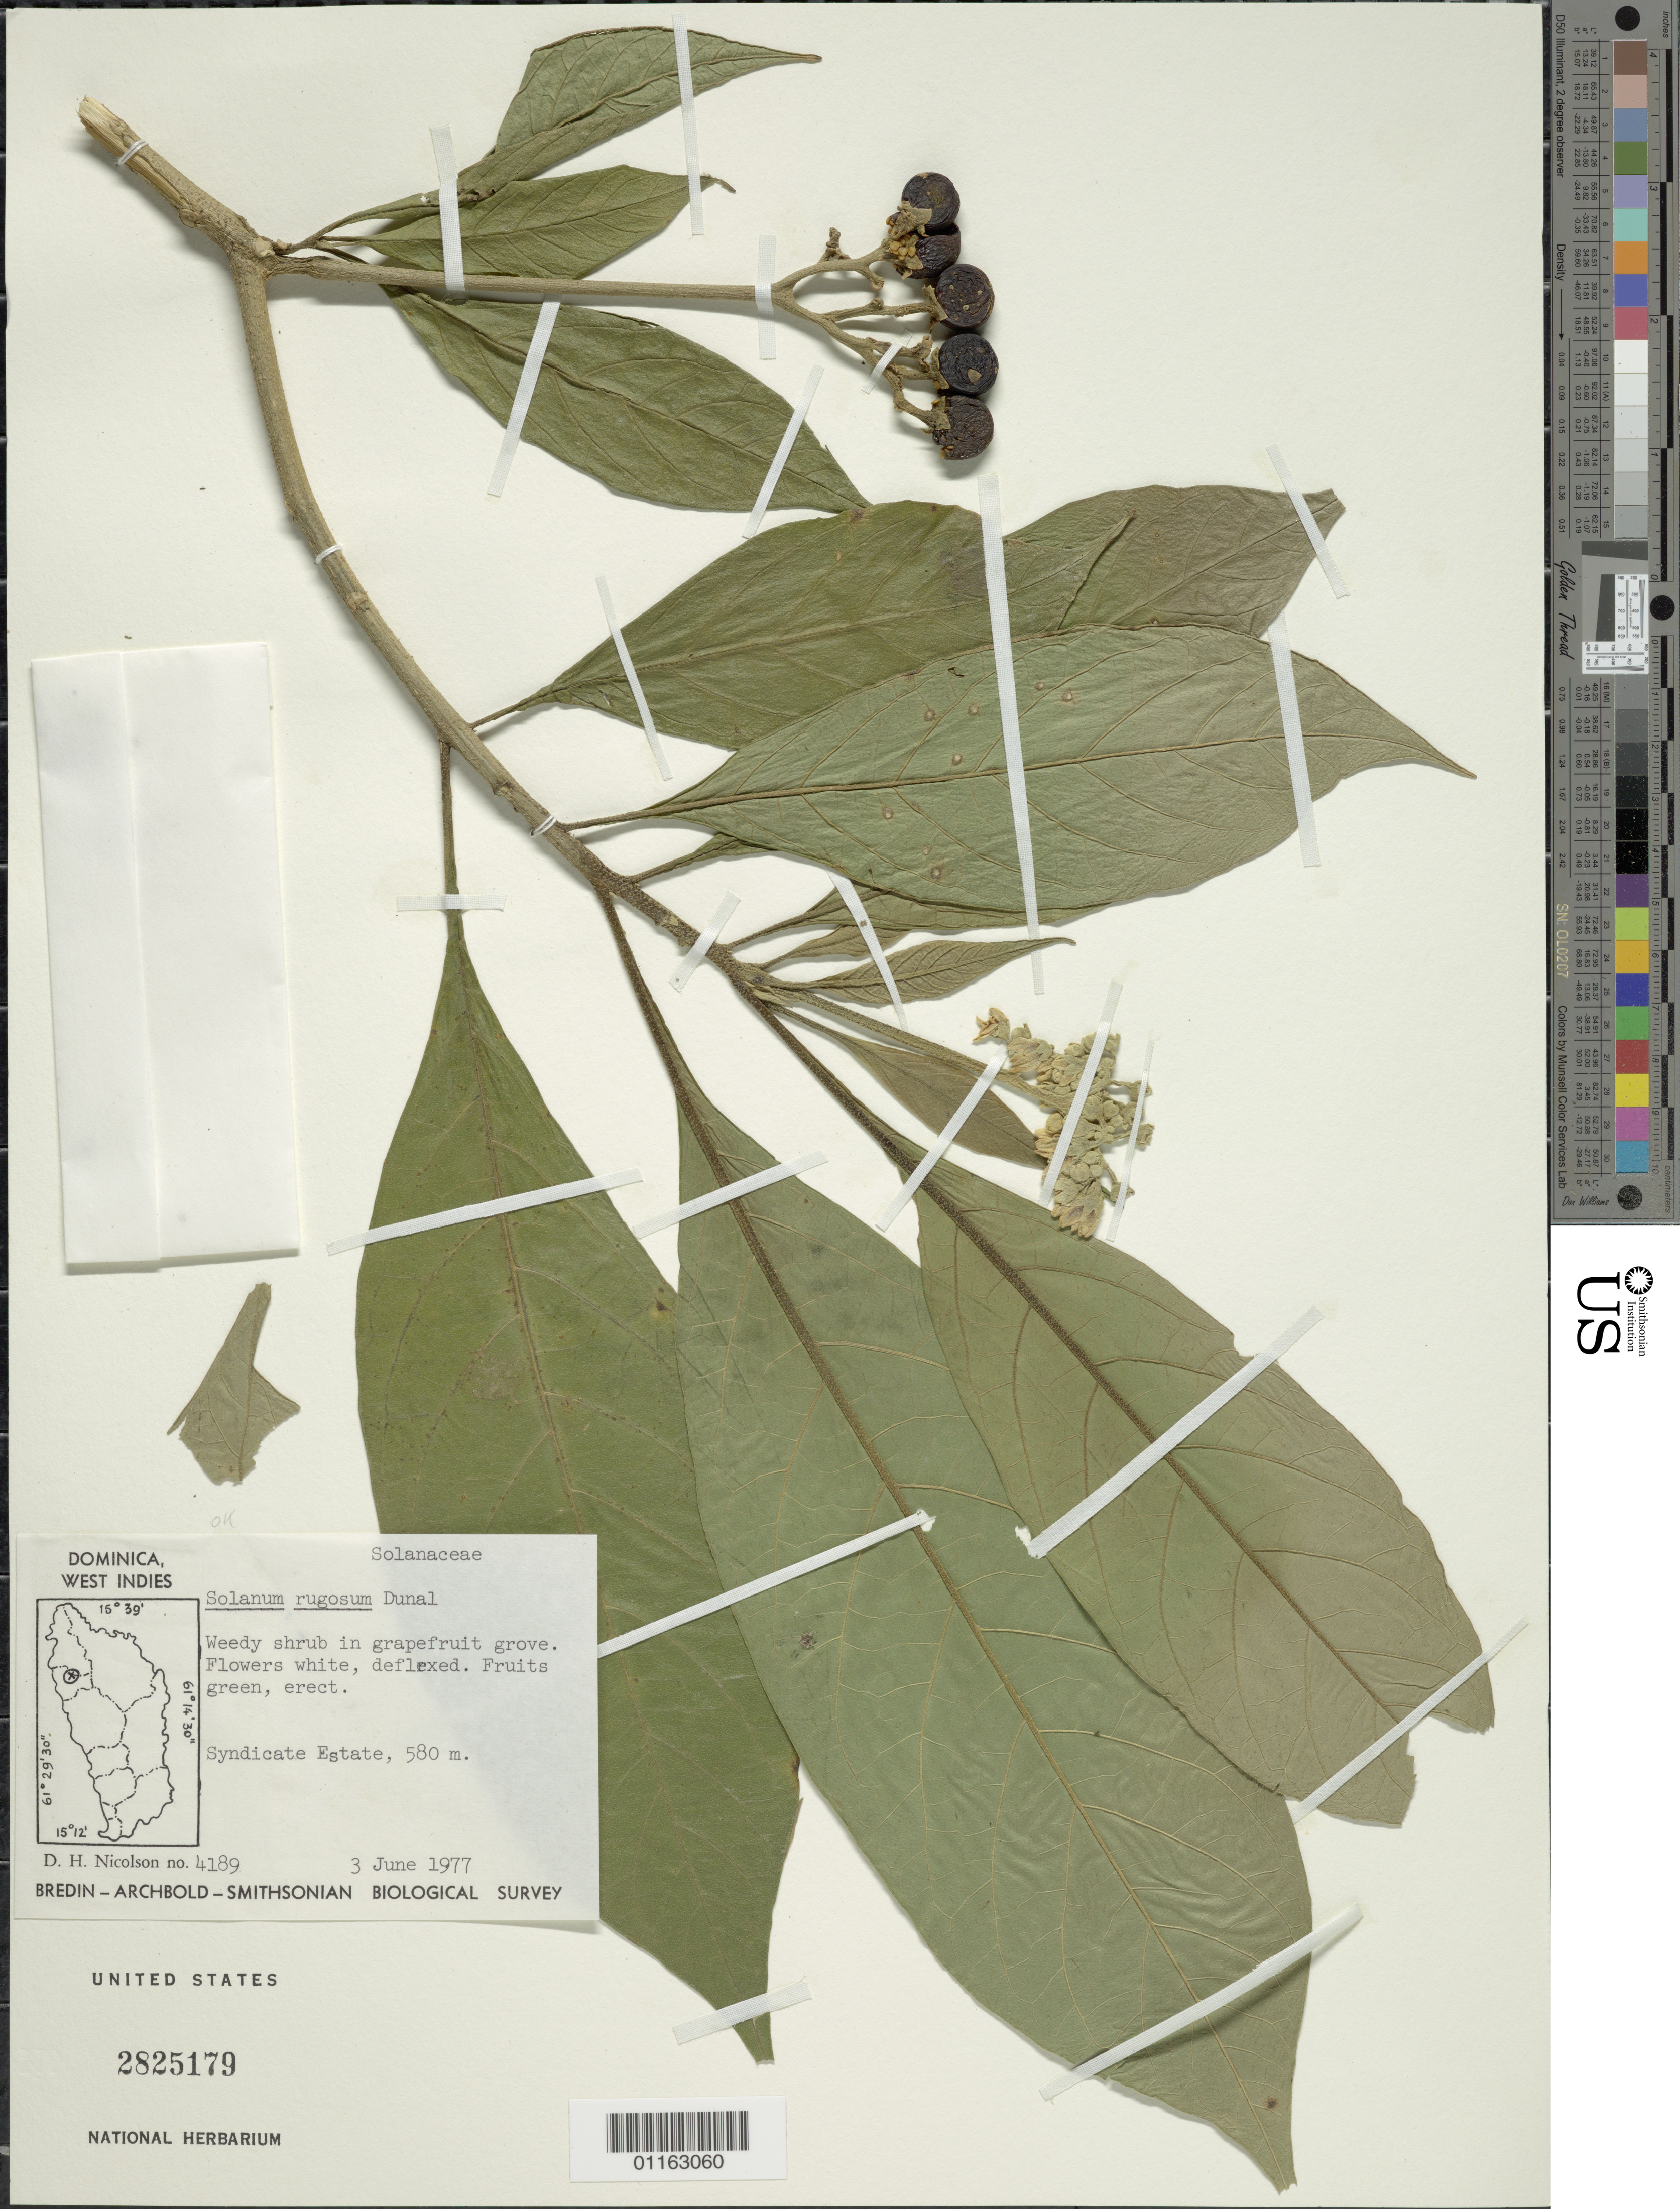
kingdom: Plantae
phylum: Tracheophyta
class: Magnoliopsida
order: Solanales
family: Solanaceae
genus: Solanum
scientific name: Solanum rugosum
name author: Dunal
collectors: D. H. Nicolson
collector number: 4189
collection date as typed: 03 Jun 1977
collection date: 1977-06-03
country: Dominica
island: Dominica I.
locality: Syndicate Estate; in grapefruit grove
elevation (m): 580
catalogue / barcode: US 2825179